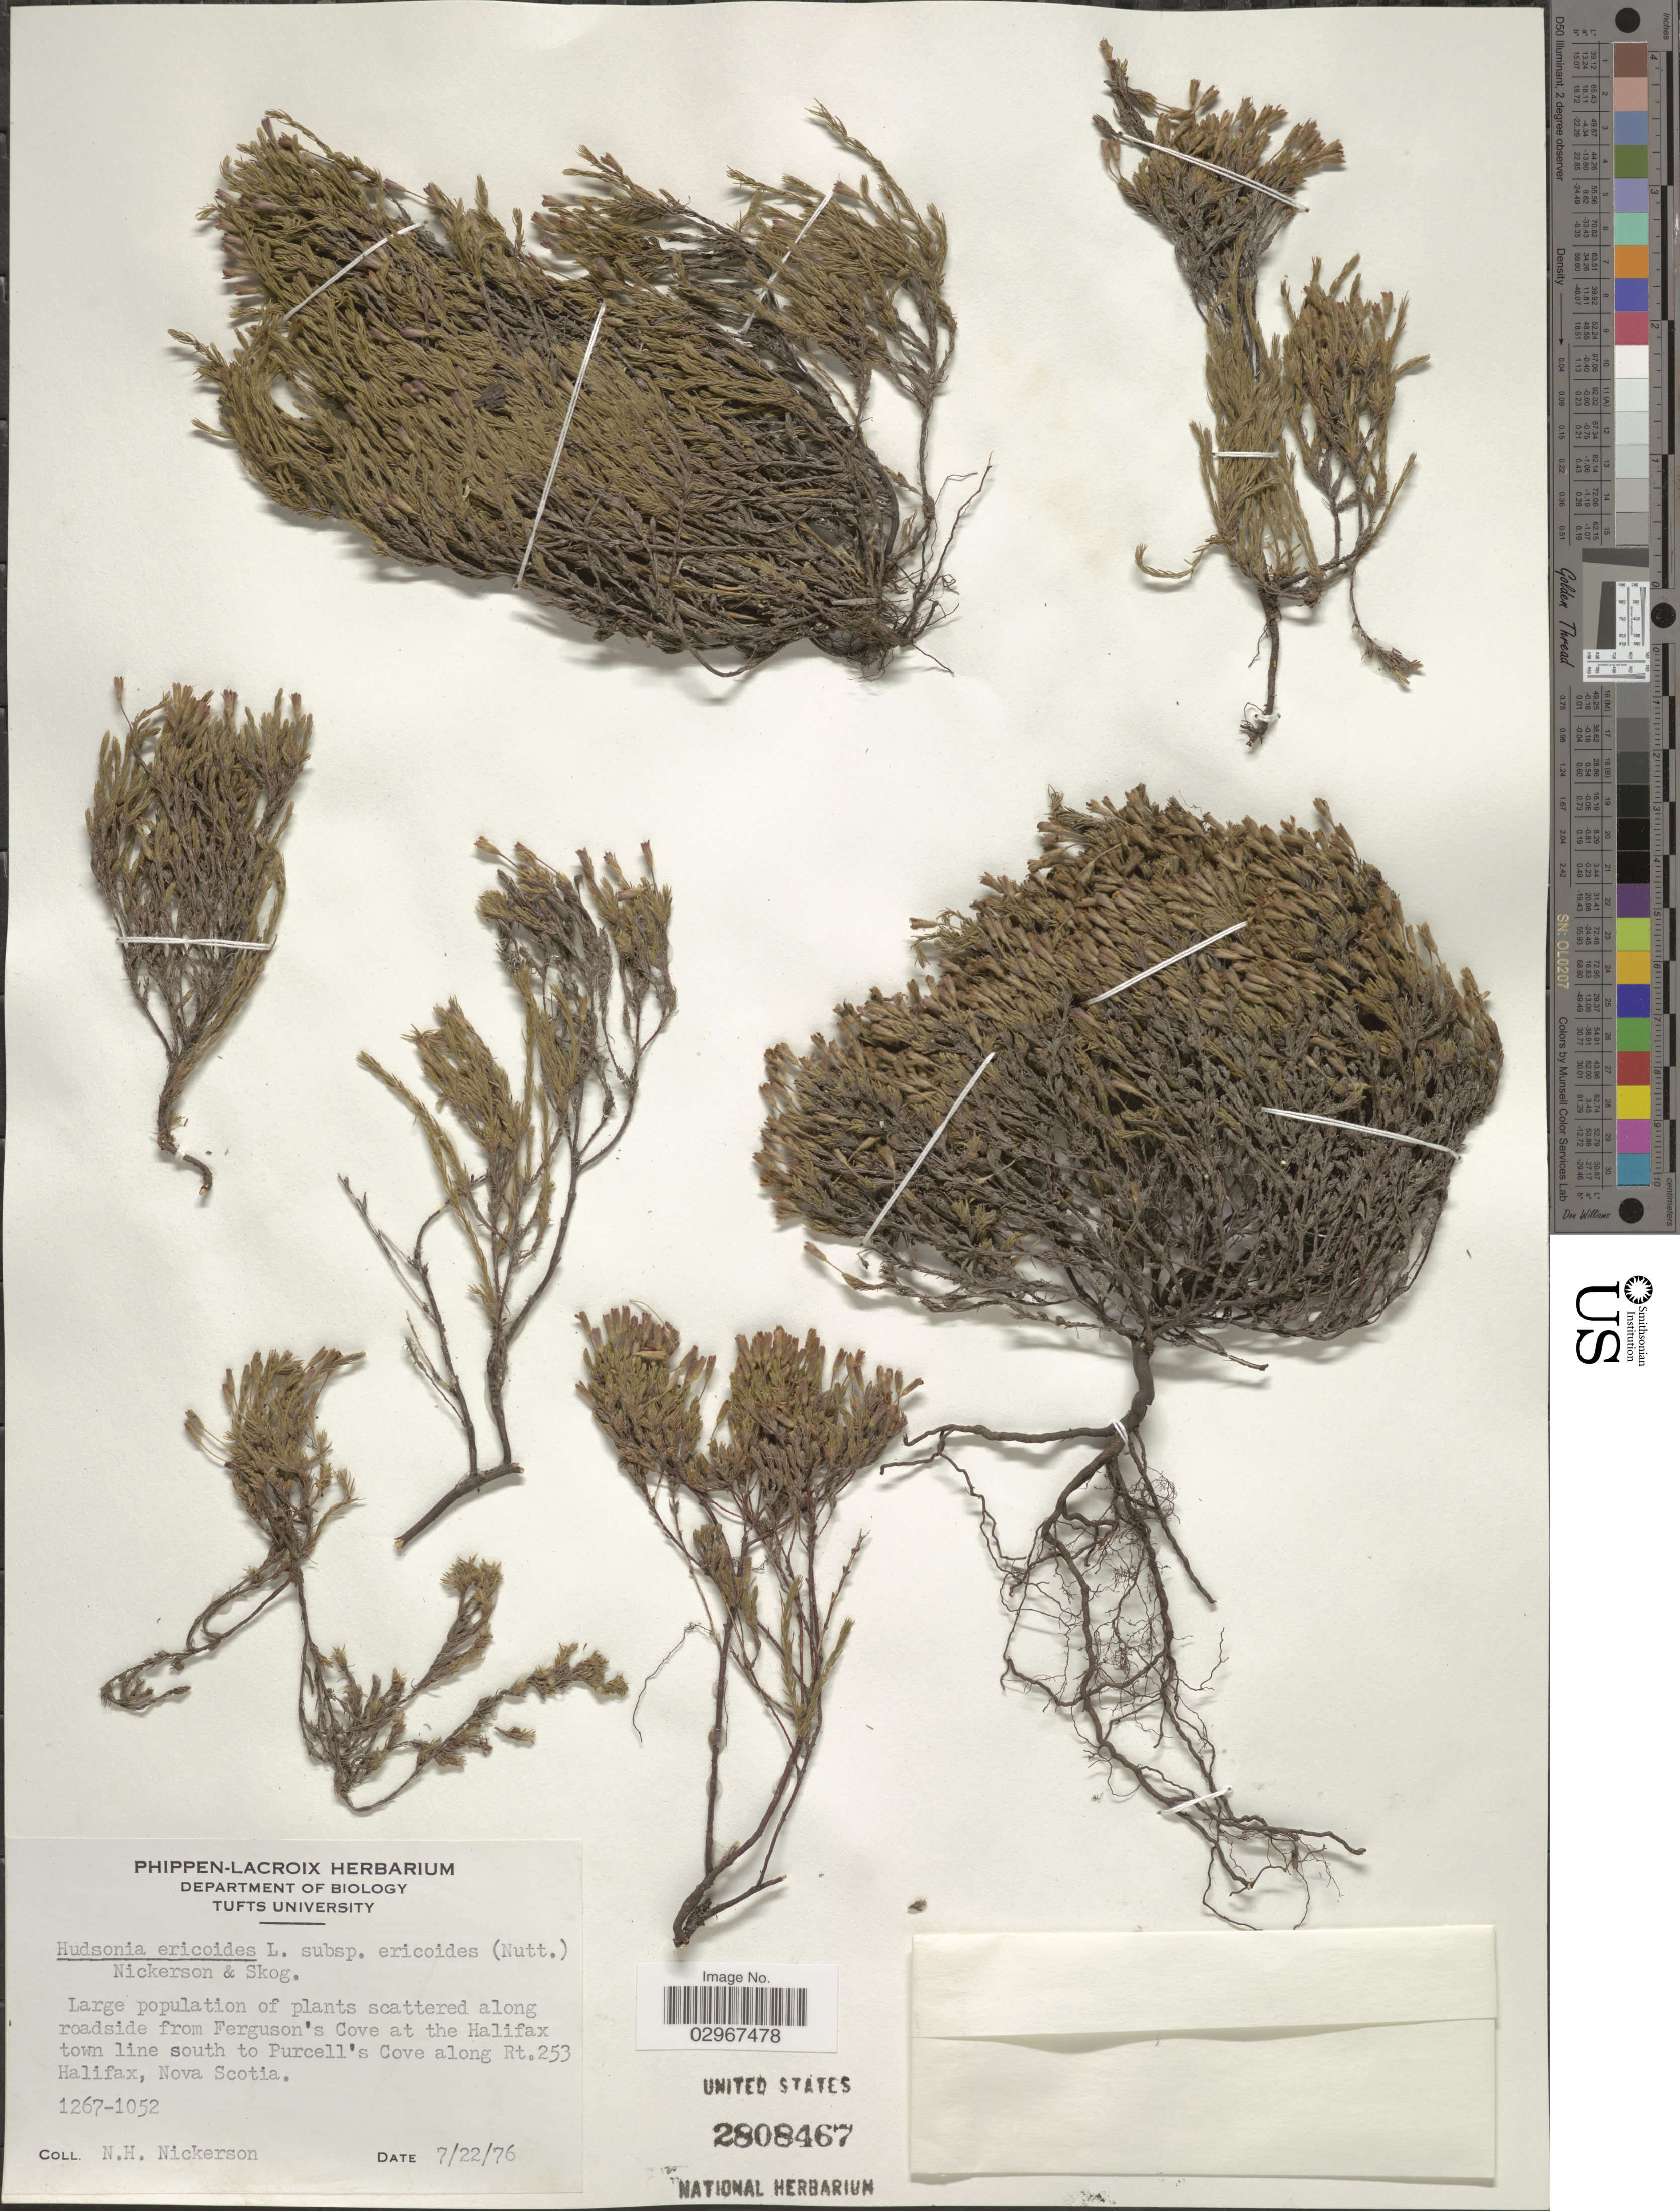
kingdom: Plantae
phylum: Tracheophyta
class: Magnoliopsida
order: Malvales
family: Cistaceae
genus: Hudsonia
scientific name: Hudsonia ericoides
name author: L.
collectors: N. Nickerson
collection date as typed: Transcribed d/m/y: 22/7/76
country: Canada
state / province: Nova Scotia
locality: Along roadside from Ferguson's Cove at the Halifax town line south to Purcell's Cove at the Halifax town line south to Purcell's Cove along Rt. 253 Halifax.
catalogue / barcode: US 2808467